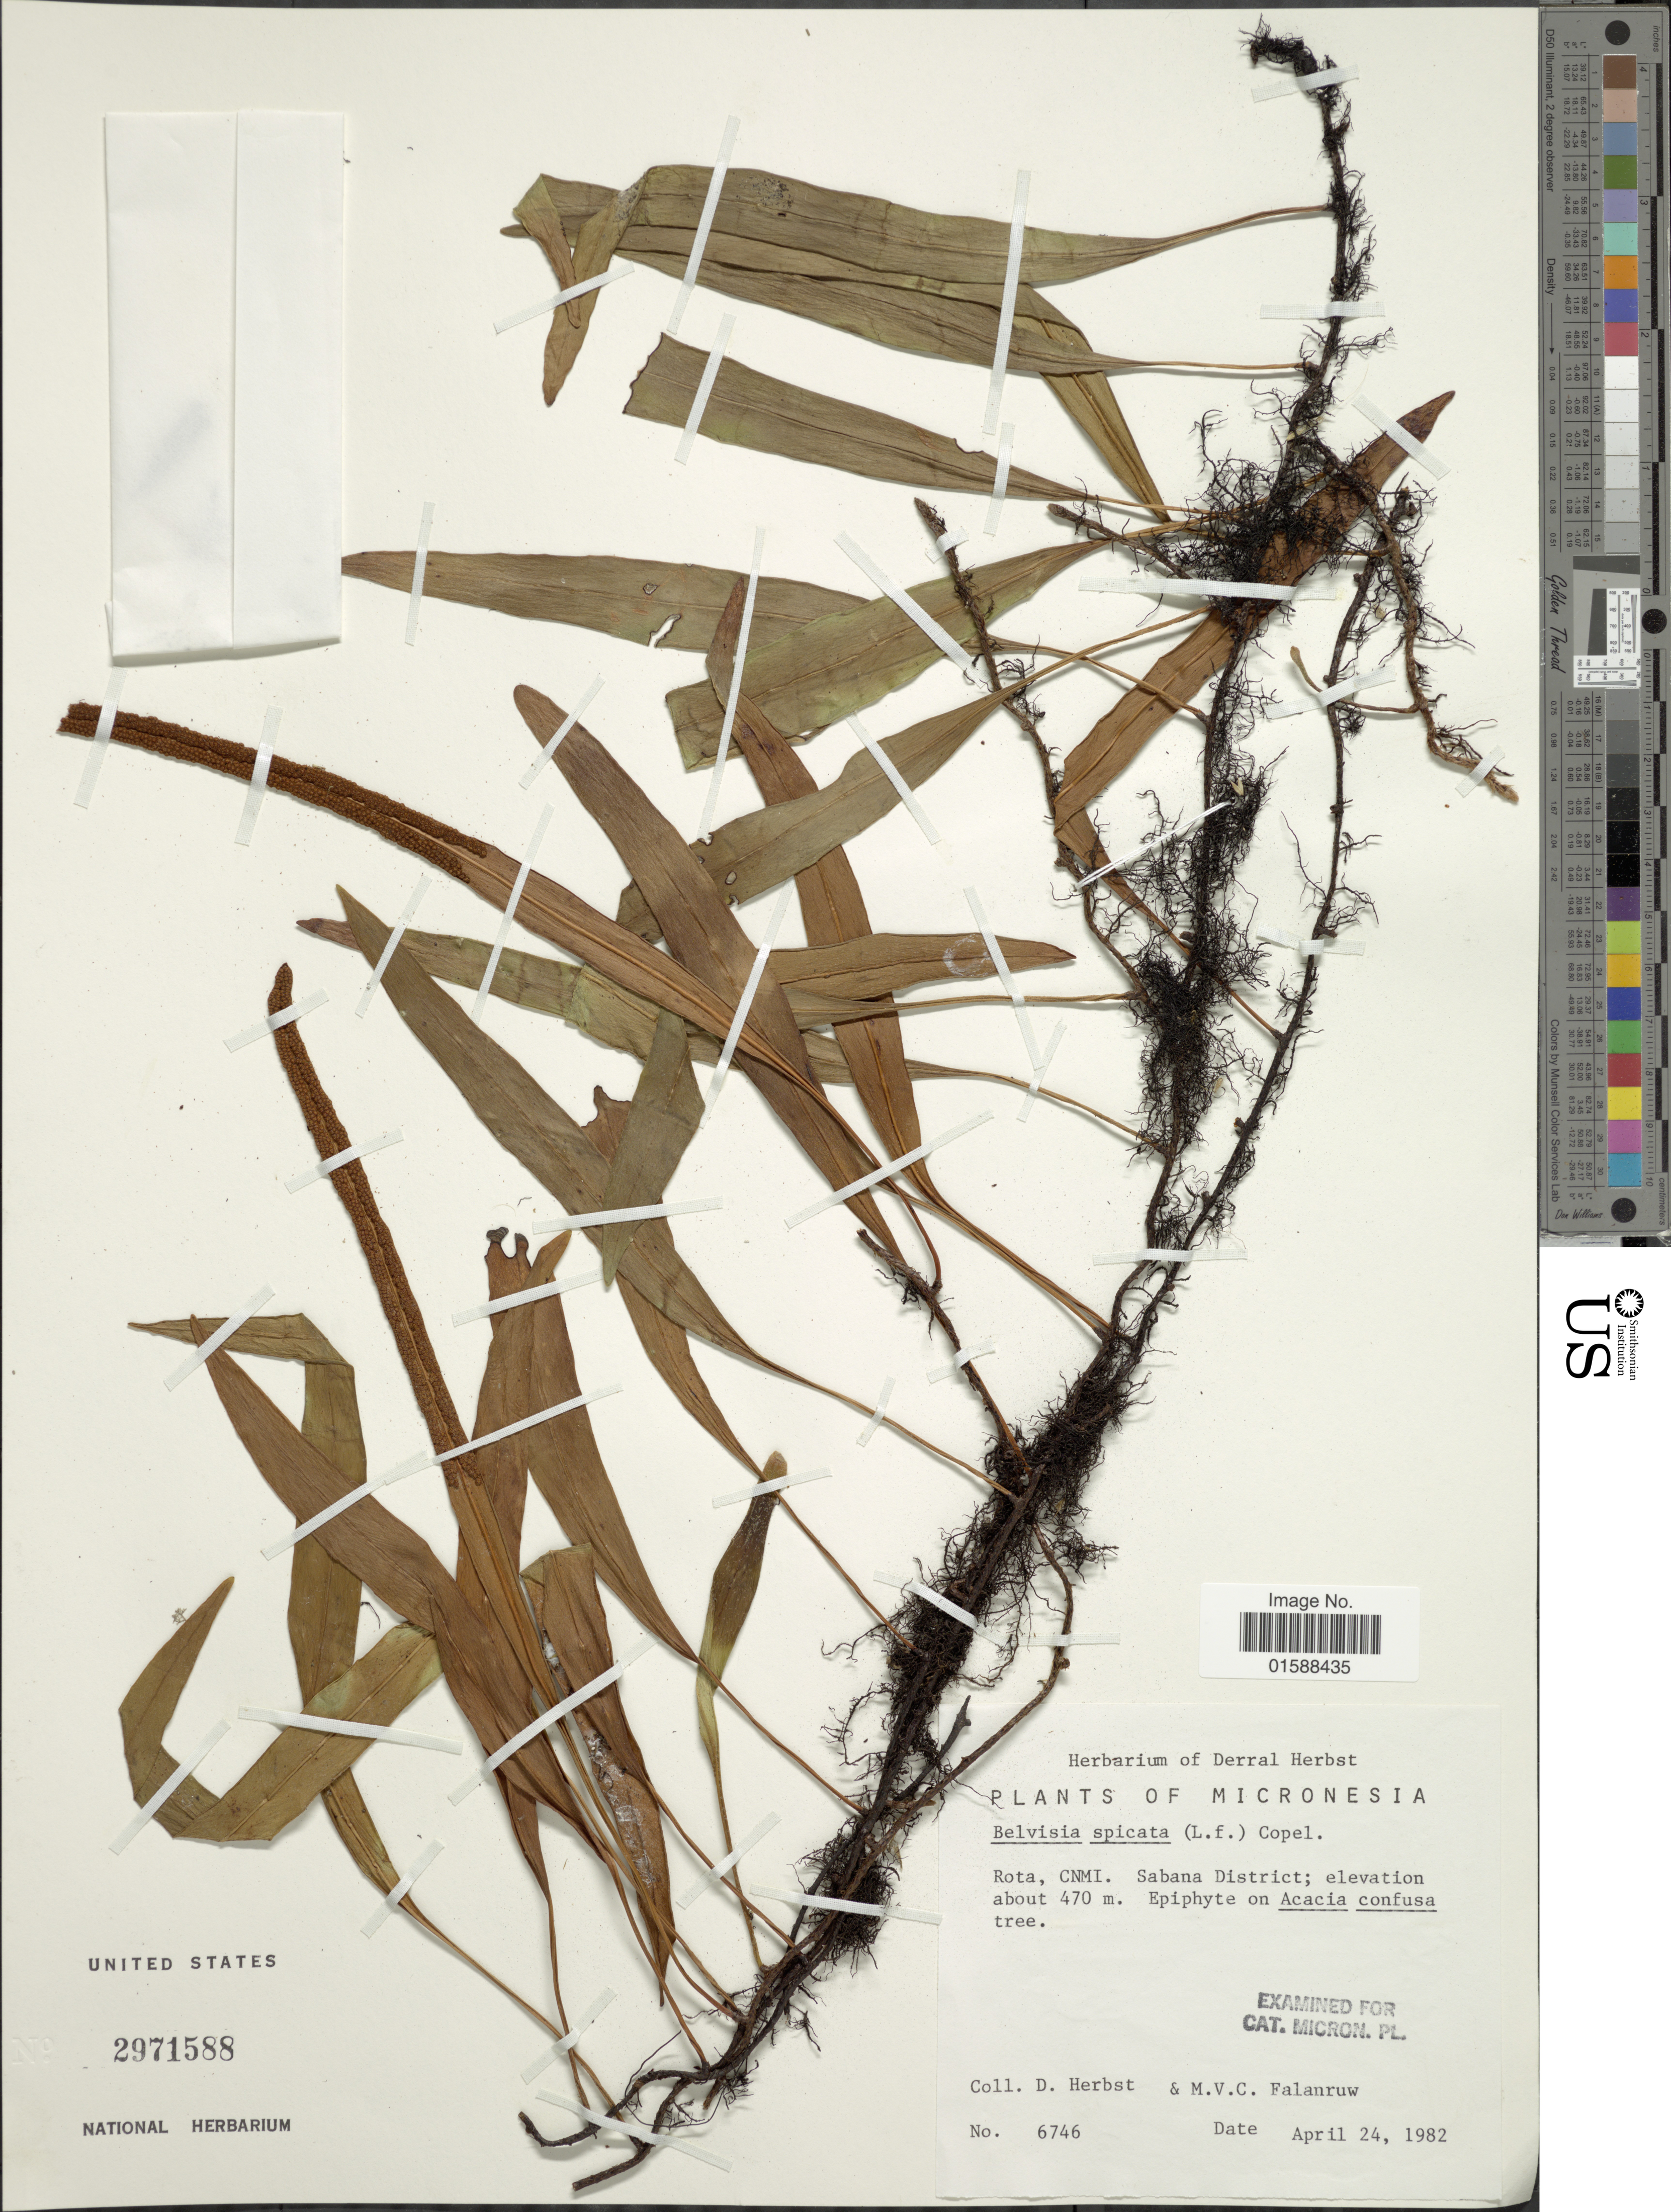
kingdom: Plantae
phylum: Tracheophyta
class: Polypodiopsida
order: Polypodiales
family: Polypodiaceae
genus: Lepisorus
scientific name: Lepisorus spicatus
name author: (L. f.) Li S. Wang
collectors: D. Herbst & M. V. Falanruw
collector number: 6746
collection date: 1982-04-24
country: Northern Mariana Islands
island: Rota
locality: Rota, CNMI. Sabana District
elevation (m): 470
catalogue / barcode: US 2971588